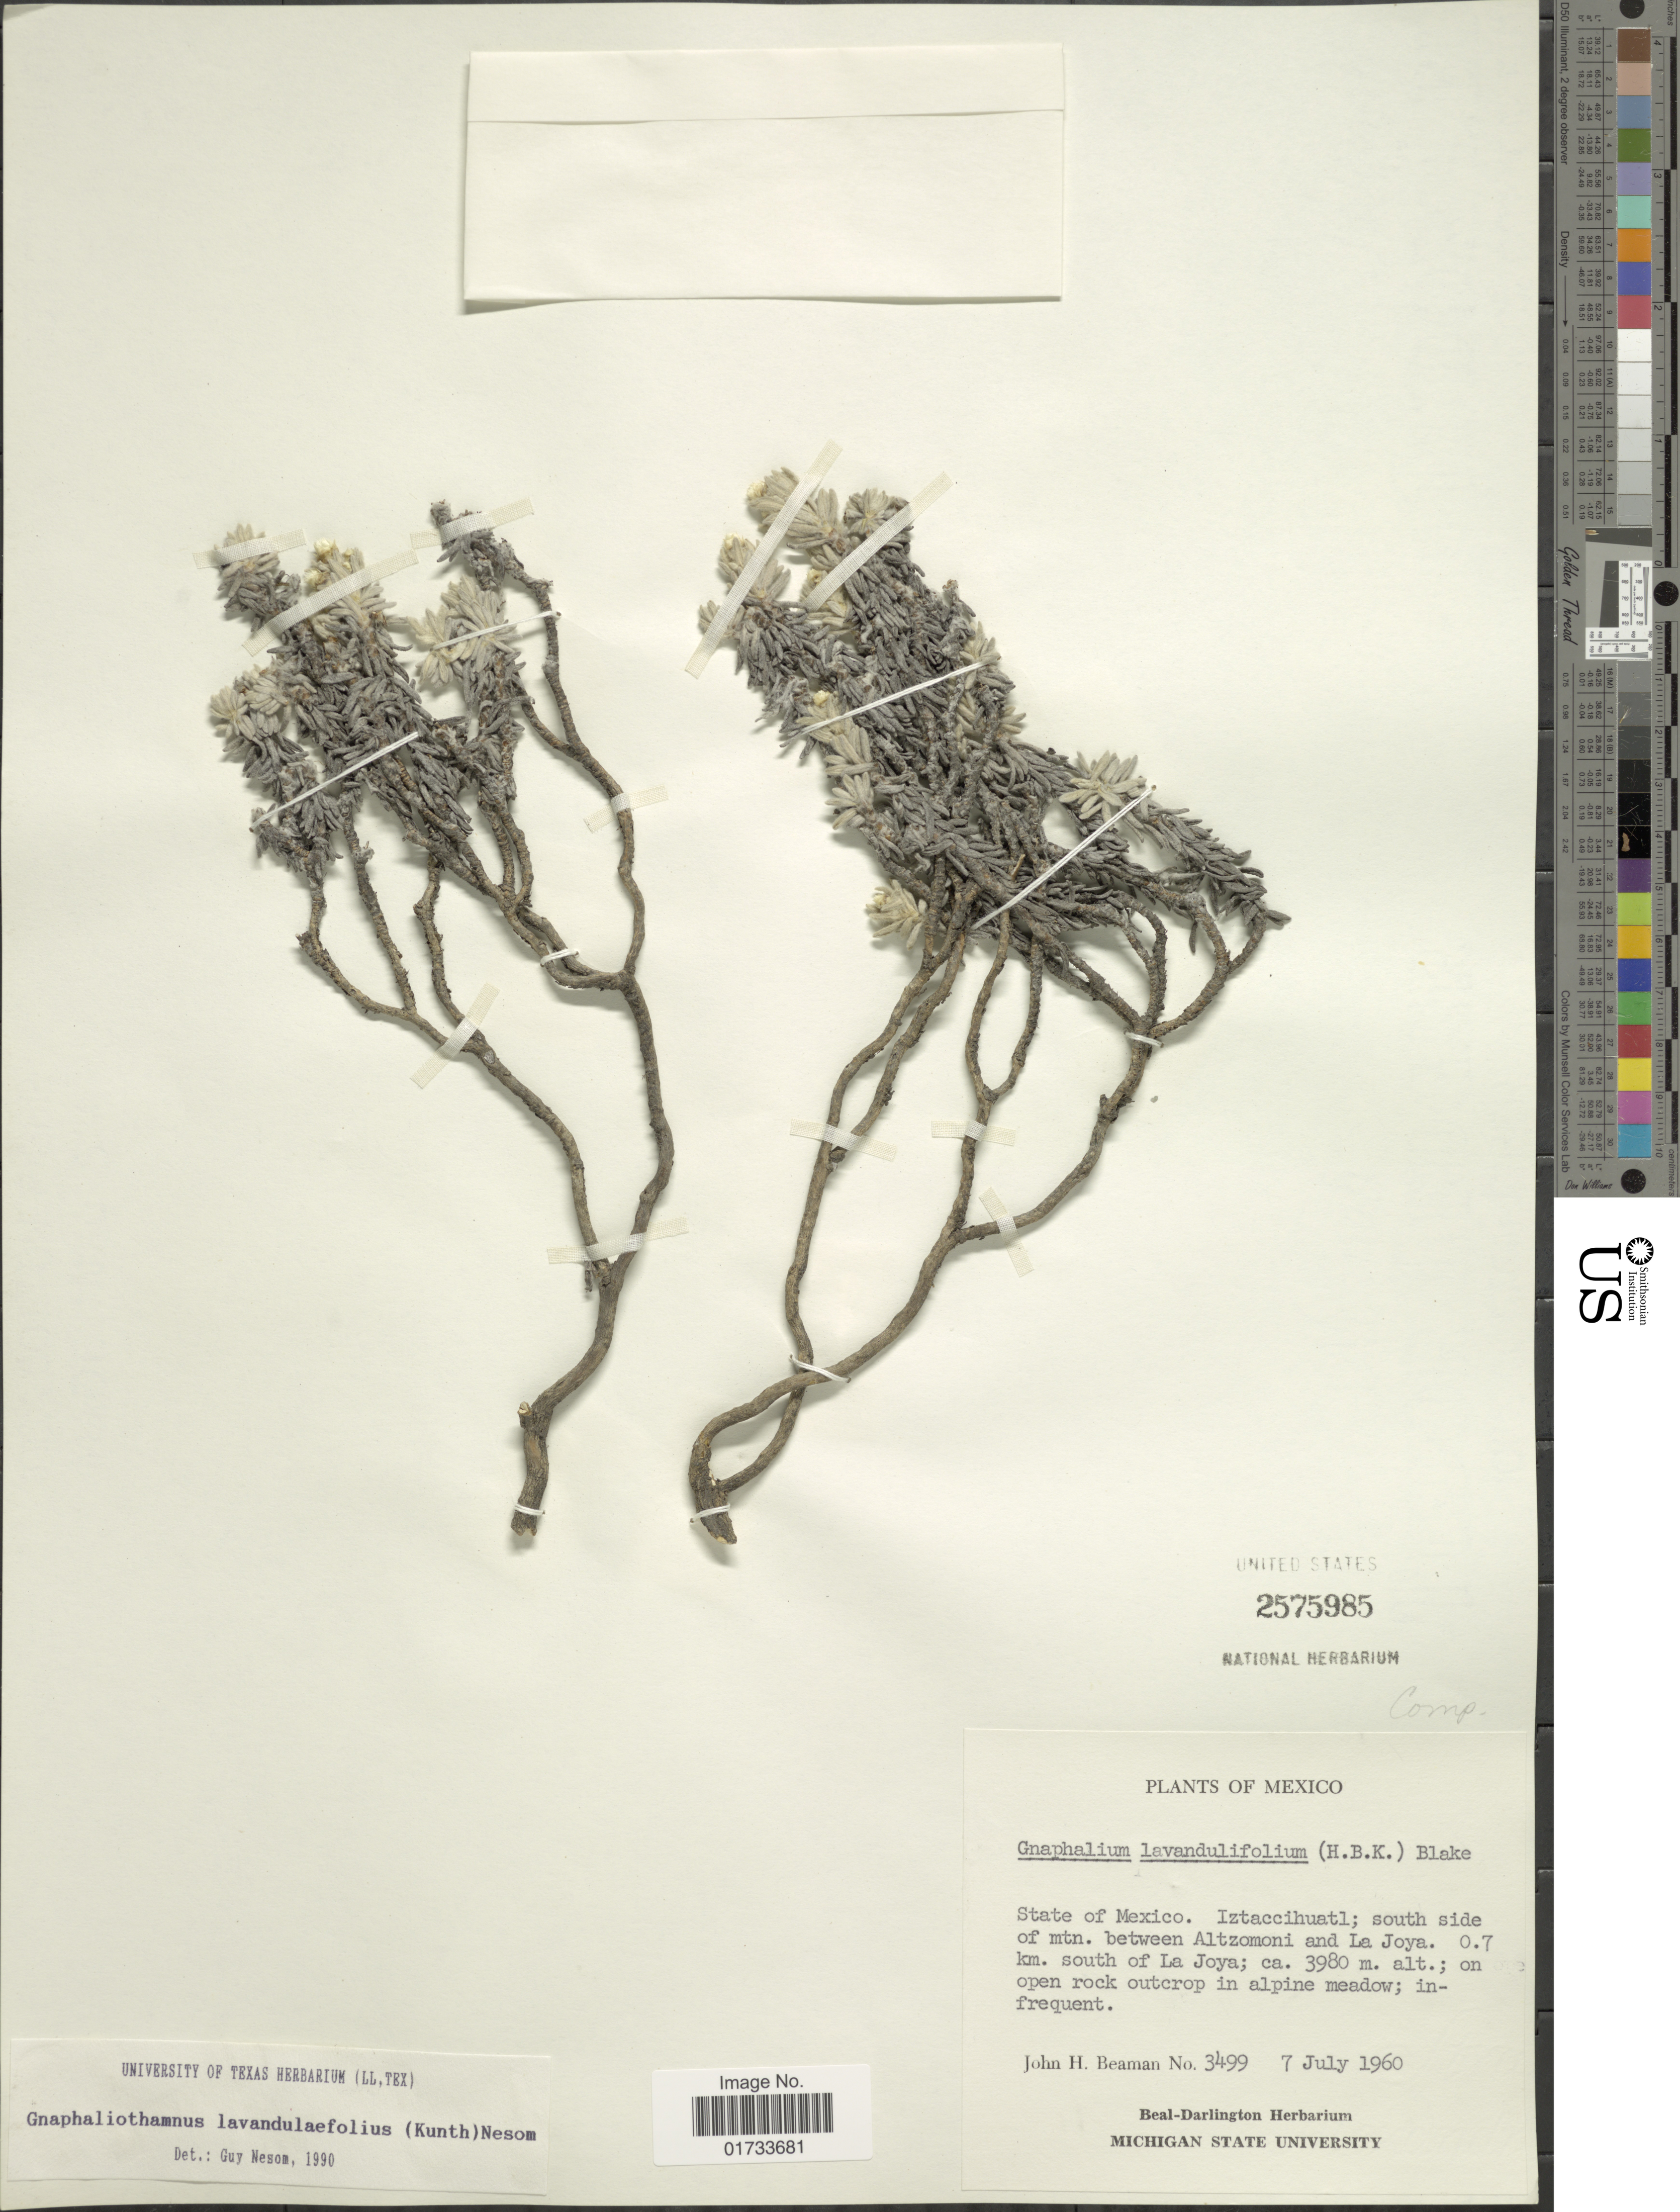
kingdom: Plantae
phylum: Tracheophyta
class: Magnoliopsida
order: Asterales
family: Asteraceae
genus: Chionolaena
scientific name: Chionolaena lavandulifolia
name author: (Kunth) Benth. & Hook.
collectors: J. H. Beaman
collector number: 3499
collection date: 1960-07-07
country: Mexico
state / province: México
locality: Izattichuatl; south side of mtn. between Altzomoni and La Joya, 0.7 km. south of La Joya, on open rock outcrop in alpine meadow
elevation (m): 3980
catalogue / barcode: US 2575985